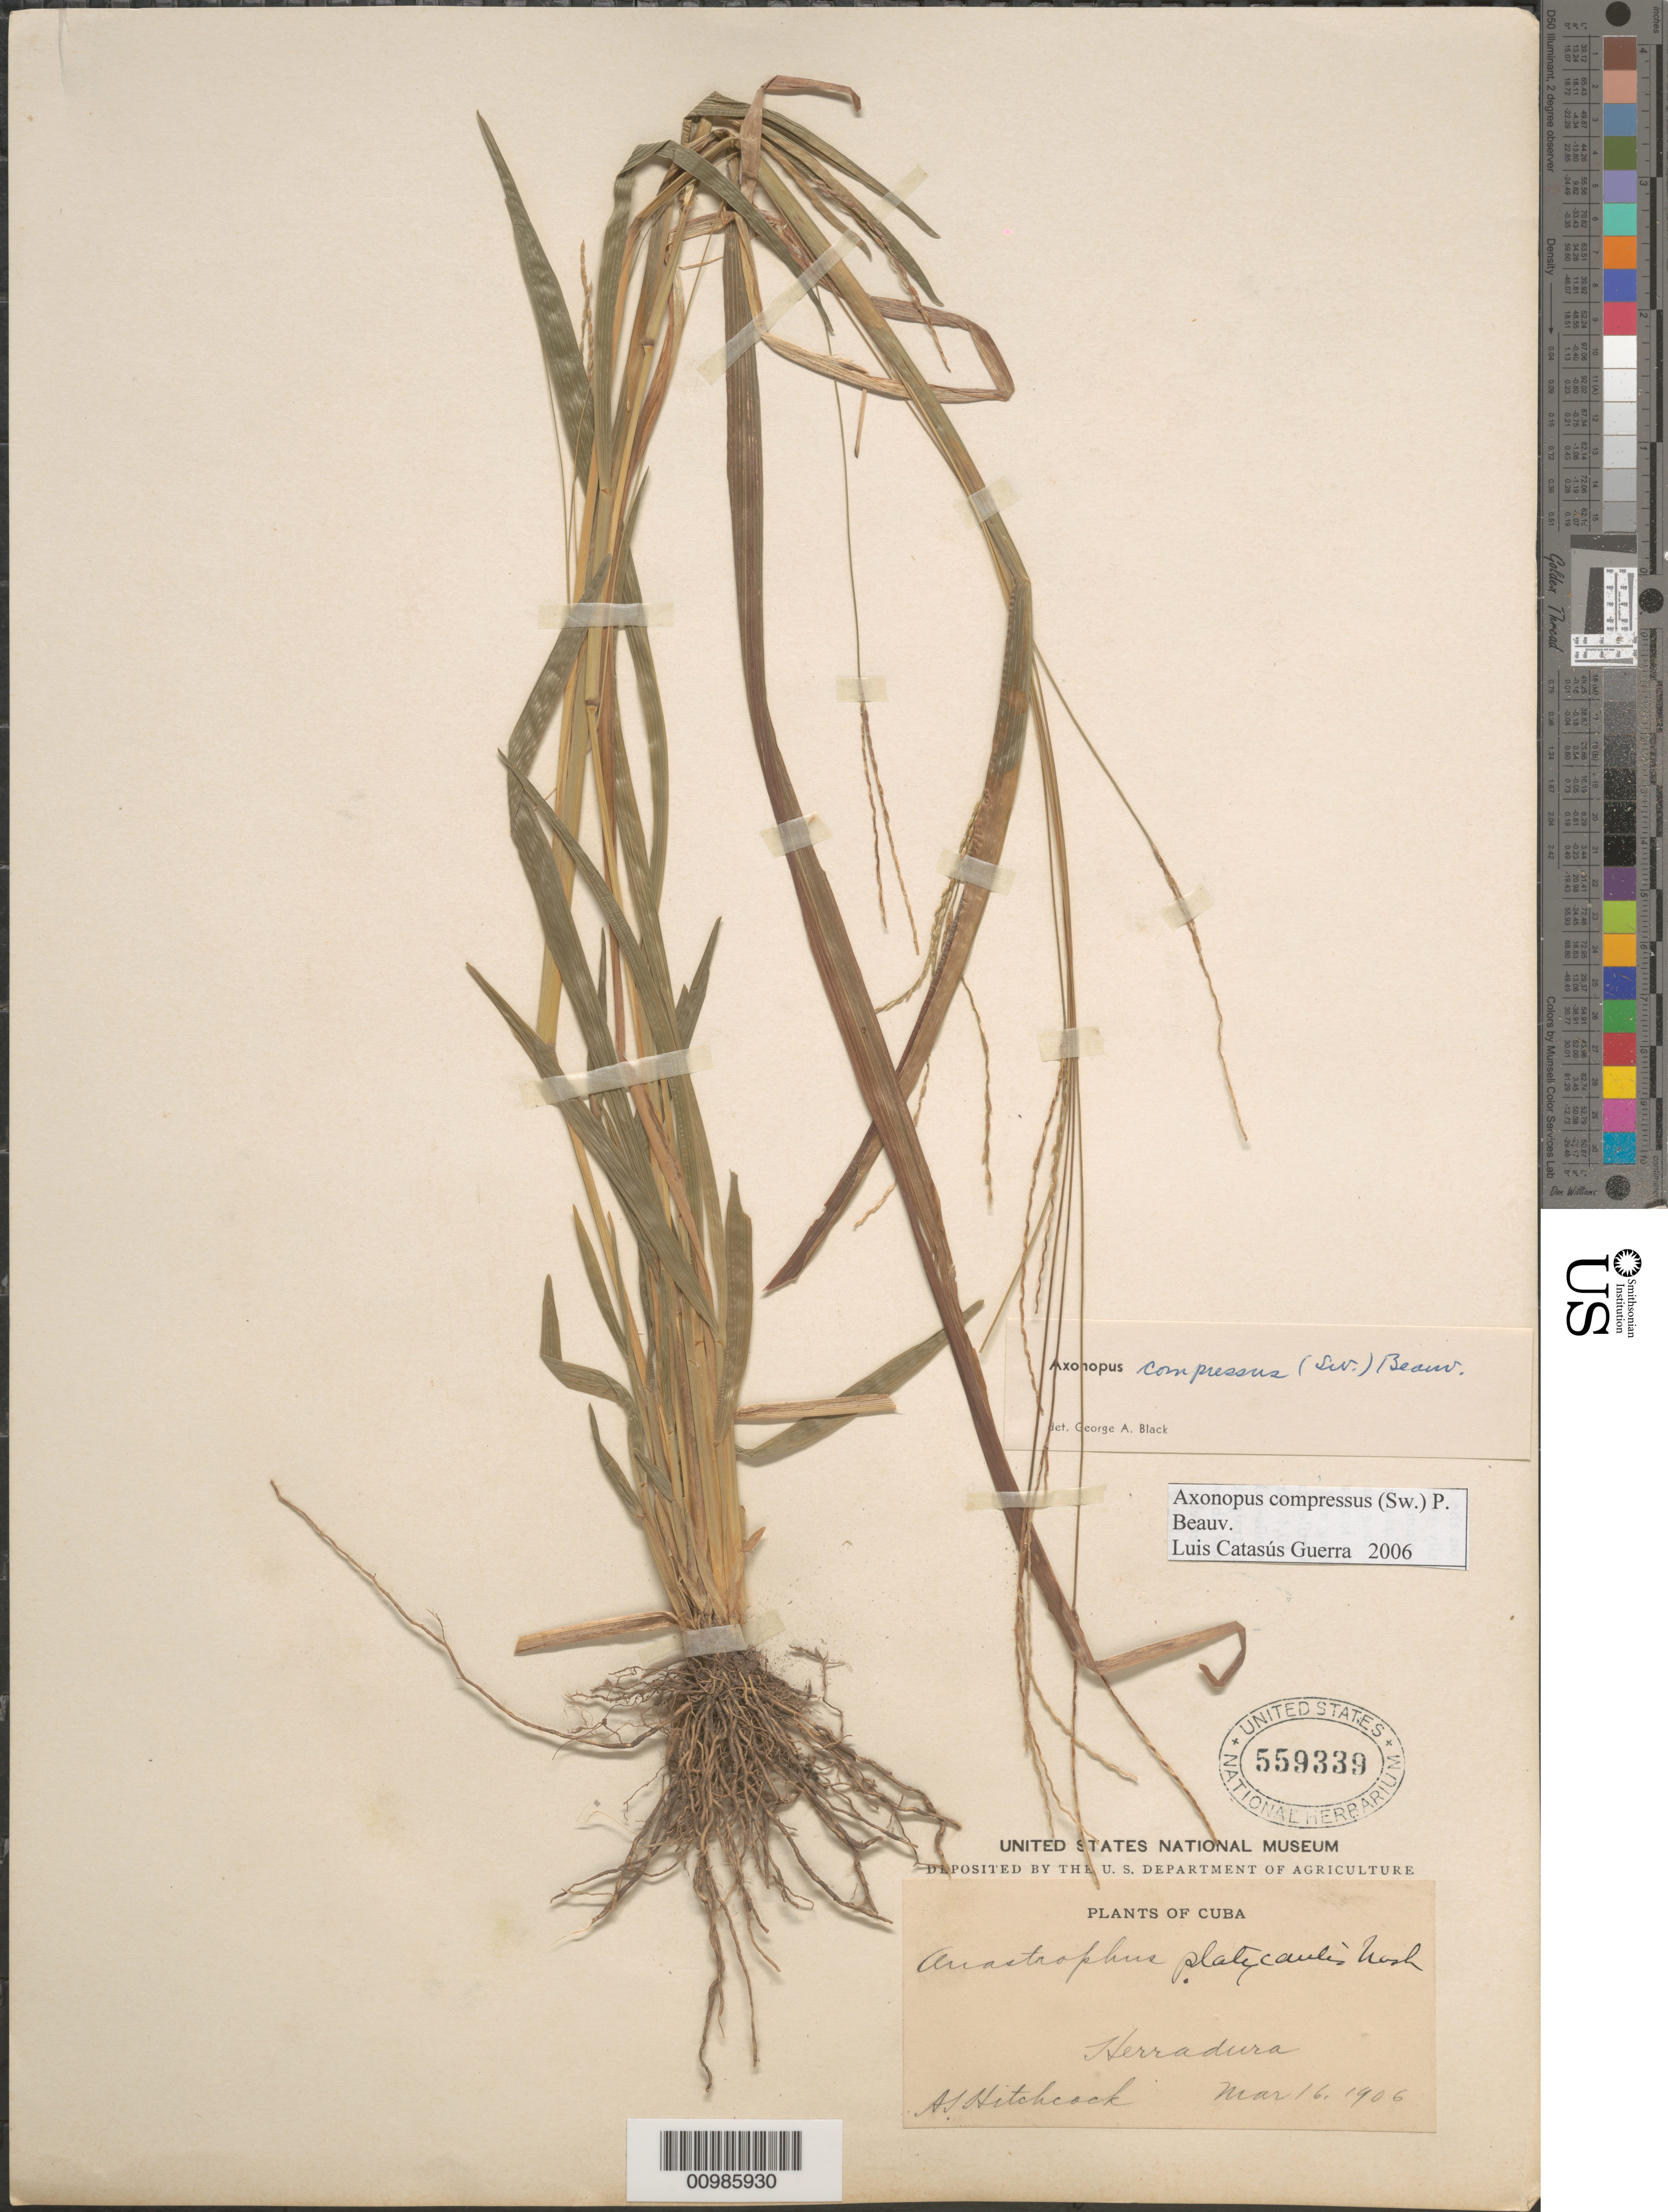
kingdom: Plantae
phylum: Tracheophyta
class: Liliopsida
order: Poales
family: Poaceae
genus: Axonopus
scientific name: Axonopus compressus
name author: (Sw.) P. Beauv.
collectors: A. S. Hitchcock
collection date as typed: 16 Mar 1906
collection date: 1906-03-16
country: Cuba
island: Cuba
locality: Herradura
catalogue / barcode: US 559339